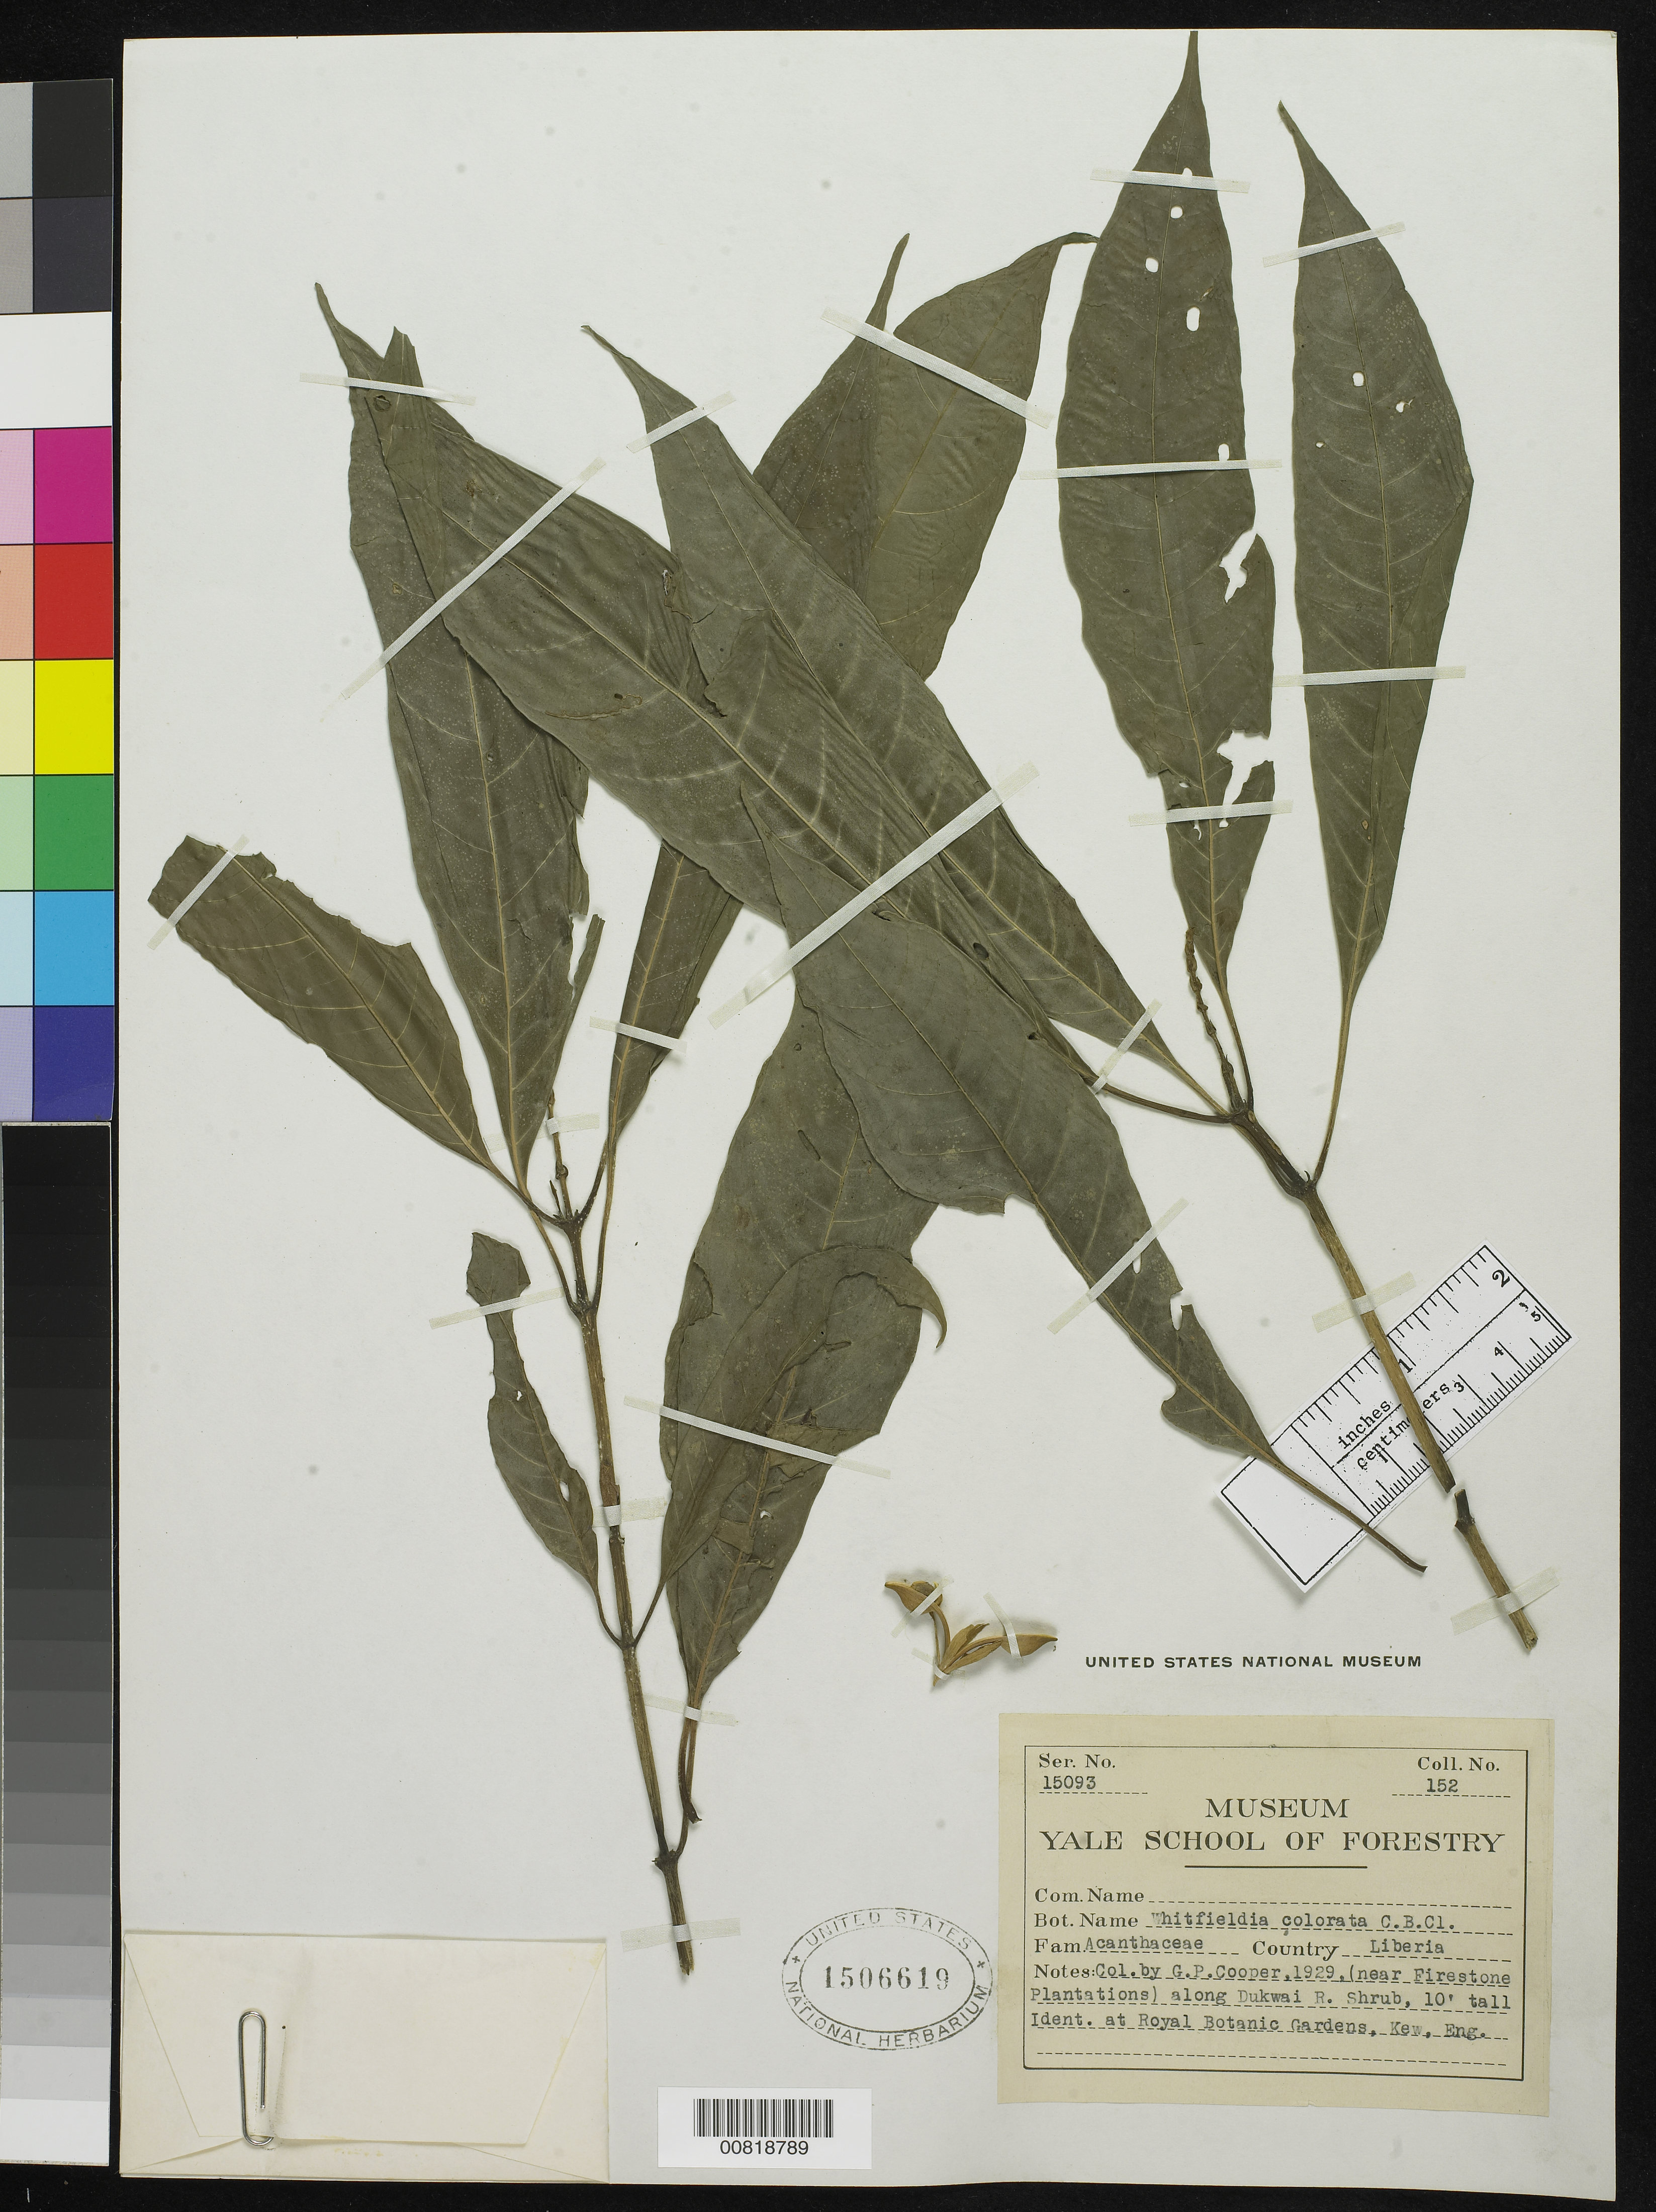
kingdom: Plantae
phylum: Tracheophyta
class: Magnoliopsida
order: Lamiales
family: Acanthaceae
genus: Whitfieldia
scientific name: Whitfieldia colorata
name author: Stapf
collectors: G. Cooper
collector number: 152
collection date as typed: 1929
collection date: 1929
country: Liberia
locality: (near Firestone Plantations) along Dukwai River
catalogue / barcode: US 1506619